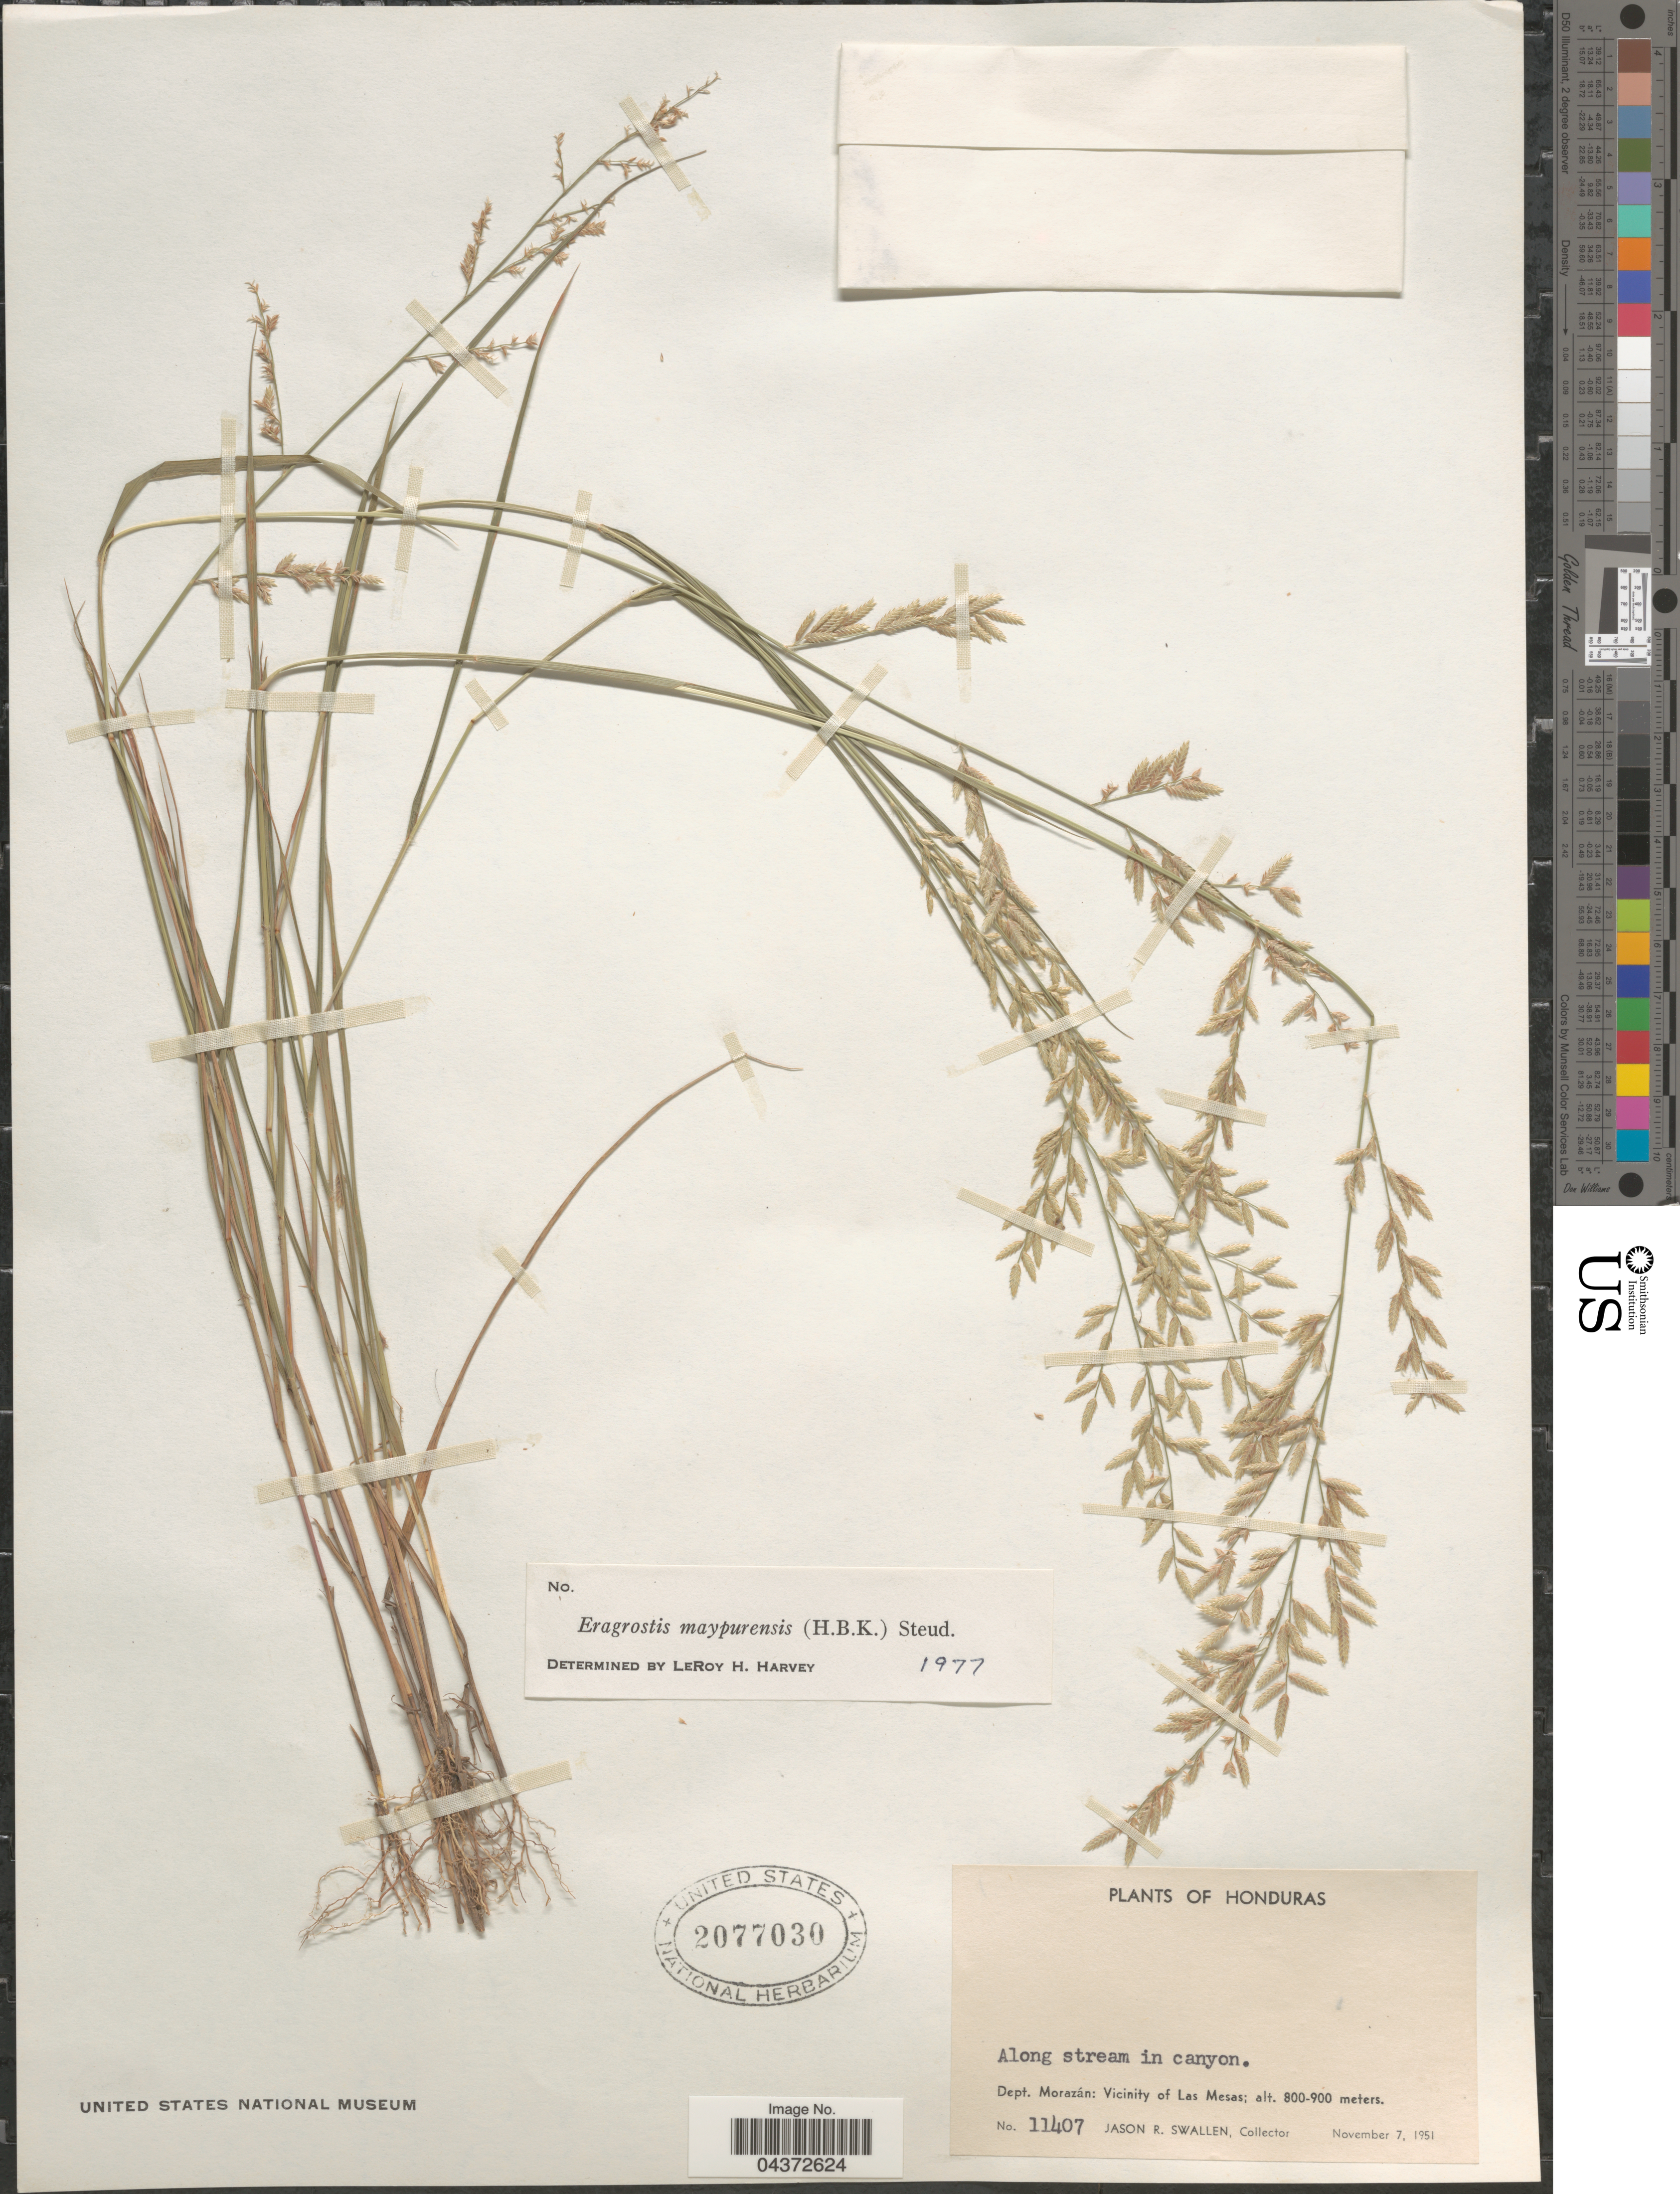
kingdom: Plantae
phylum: Tracheophyta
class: Liliopsida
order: Poales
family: Poaceae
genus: Eragrostis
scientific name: Eragrostis maypurensis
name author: (Kunth) Steud.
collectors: J. R. Swallen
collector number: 11407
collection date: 1951-11-07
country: Honduras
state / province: Fco. Morazán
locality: Along stream in canyon. Dept. Morazán: Vicinity of Las Mesas.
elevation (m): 800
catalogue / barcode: US 2077030